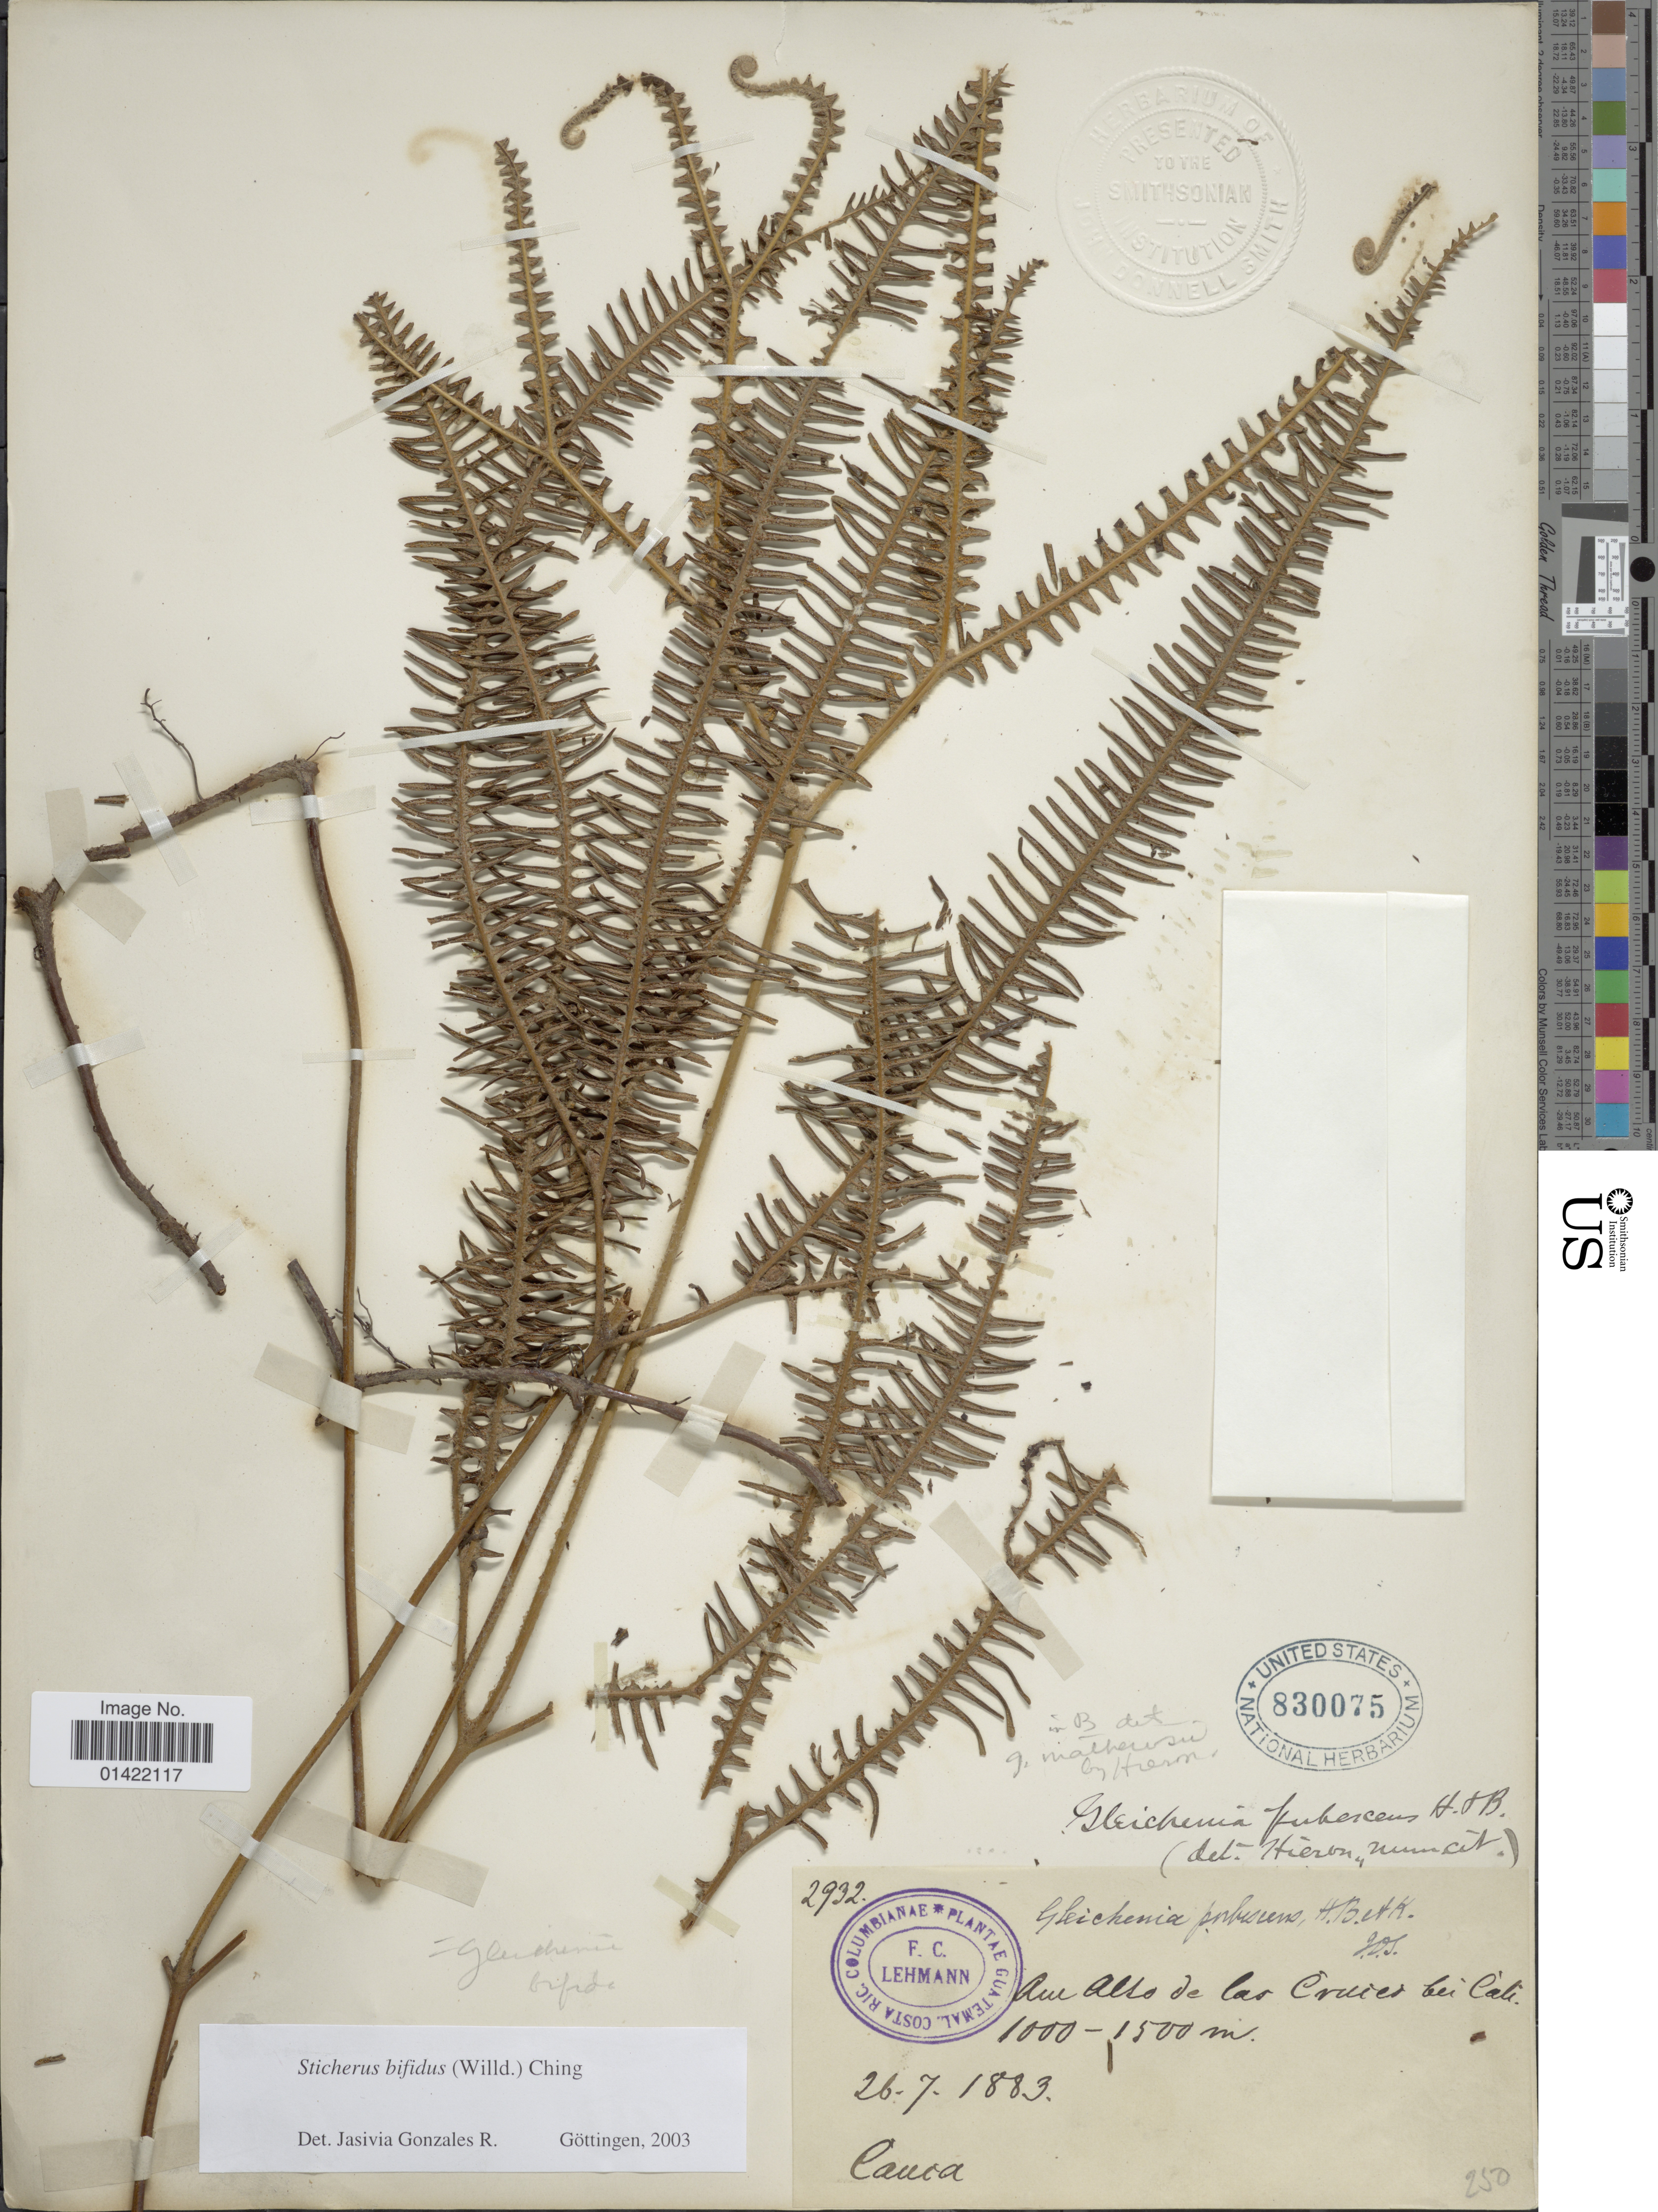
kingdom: Plantae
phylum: Tracheophyta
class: Polypodiopsida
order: Gleicheniales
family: Gleicheniaceae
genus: Sticherus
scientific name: Sticherus bifidus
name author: (Willd.) Ching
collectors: F. Lehman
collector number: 2932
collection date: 1883-07-26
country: Colombia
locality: Am Alto de las Cruces bei Cali.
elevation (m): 1000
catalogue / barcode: US 830075